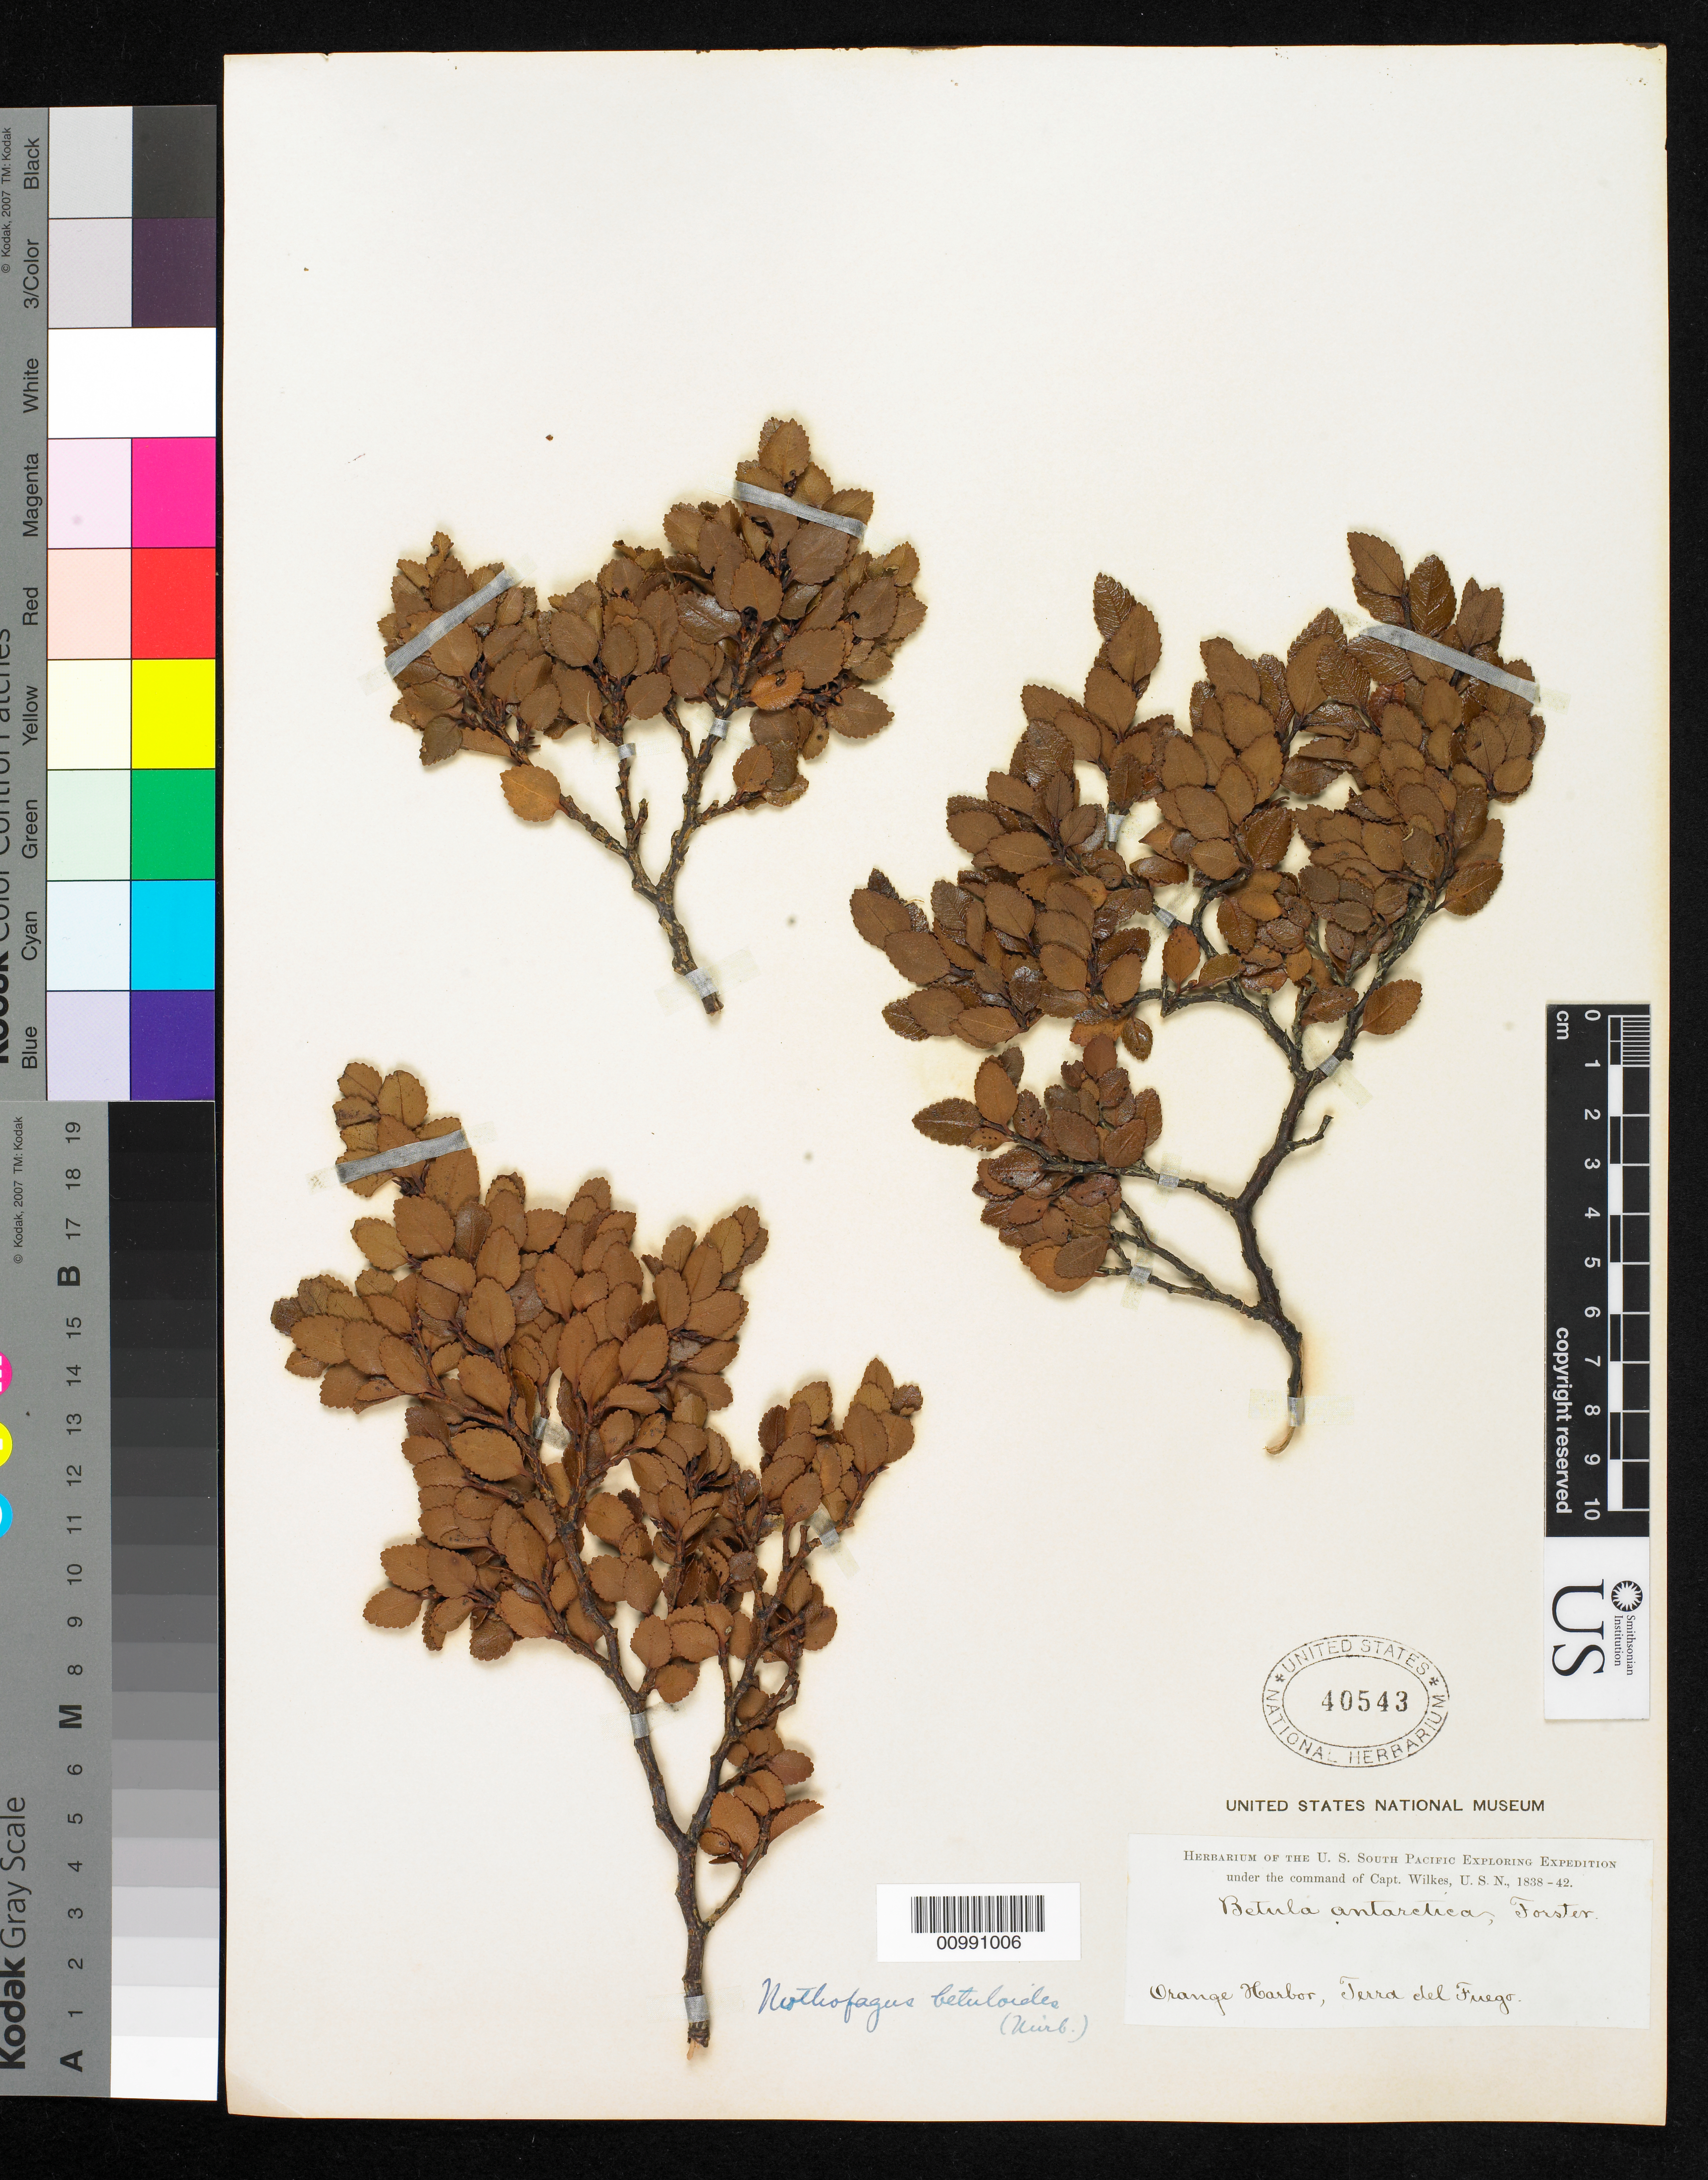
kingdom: Plantae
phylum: Tracheophyta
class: Magnoliopsida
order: Fagales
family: Nothofagaceae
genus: Nothofagus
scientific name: Nothofagus betuloides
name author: (Mirb.) Oerst.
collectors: Wilkes Explor. Exped.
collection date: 1838/1842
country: Argentina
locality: Orange Harbor, Tierra del Fuego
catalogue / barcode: US 40543